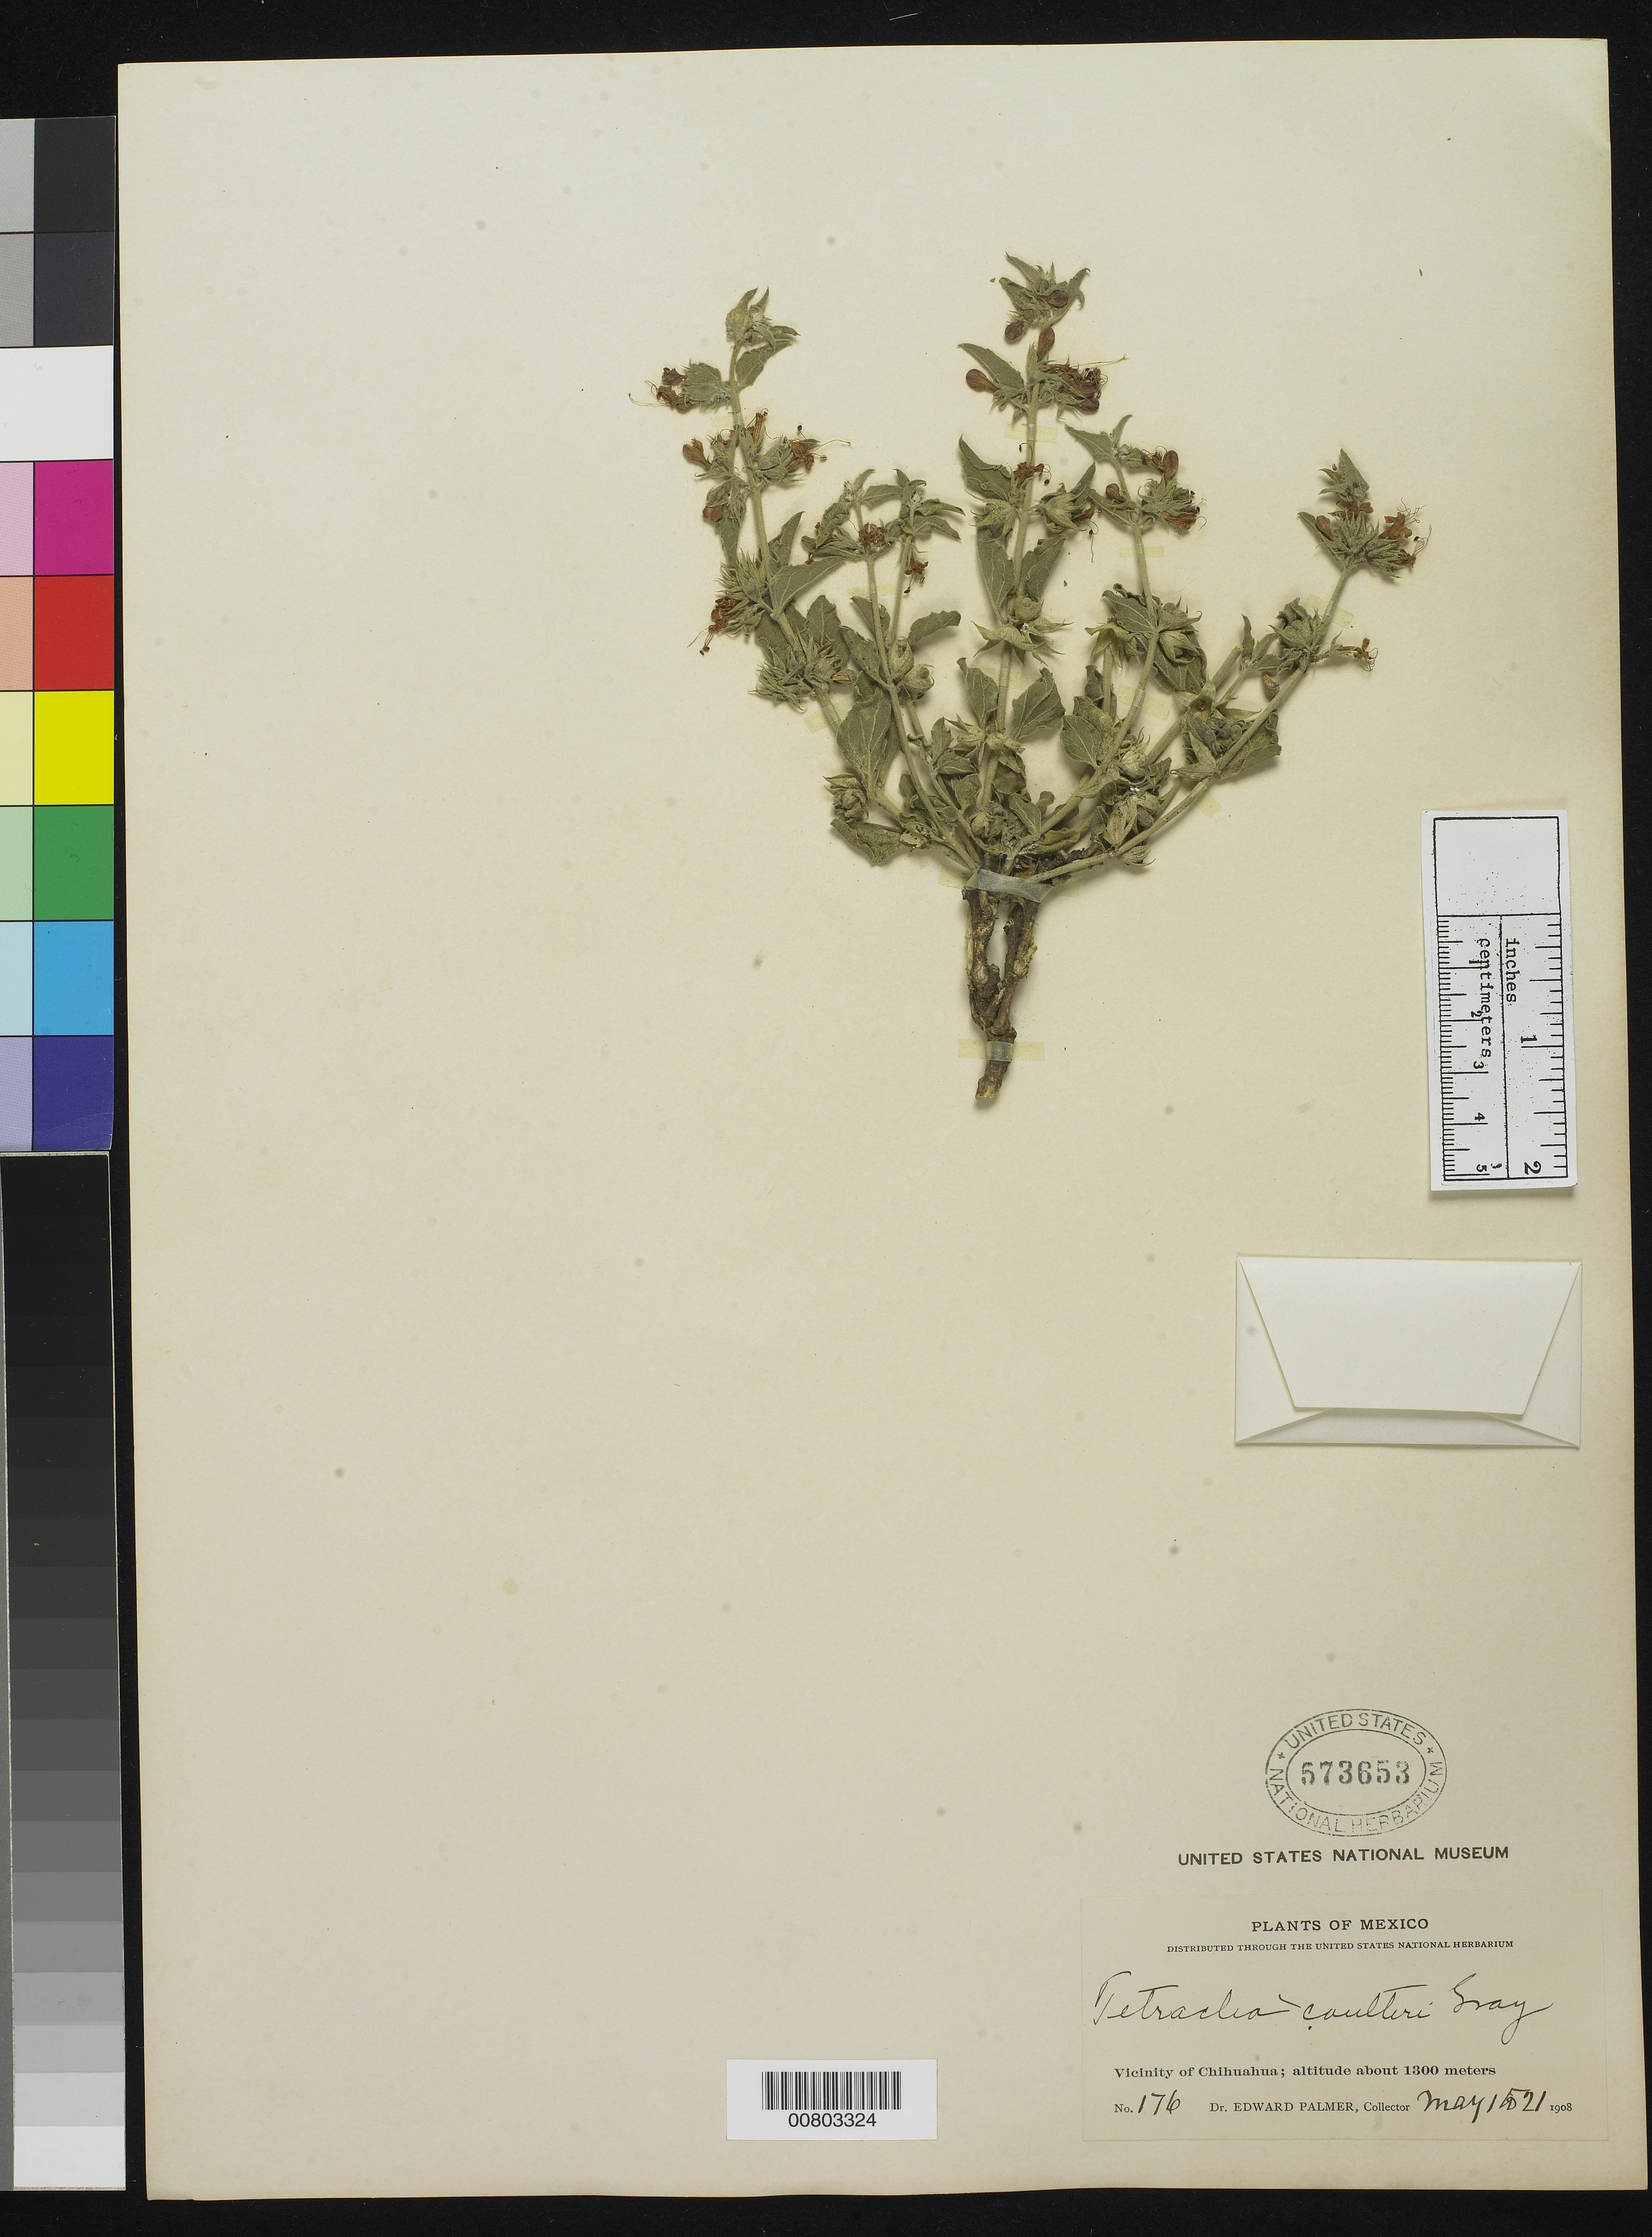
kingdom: Plantae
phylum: Tracheophyta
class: Magnoliopsida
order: Lamiales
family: Lamiaceae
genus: Tetraclea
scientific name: Tetraclea coulteri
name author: A. Gray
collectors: E. Palmer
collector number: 176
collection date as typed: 01 May 1908 to 21 May 1908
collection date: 1908-05-01/1908-05-21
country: Mexico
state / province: Chihuahua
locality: Vicinity of Chihuahua.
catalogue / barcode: US 573653